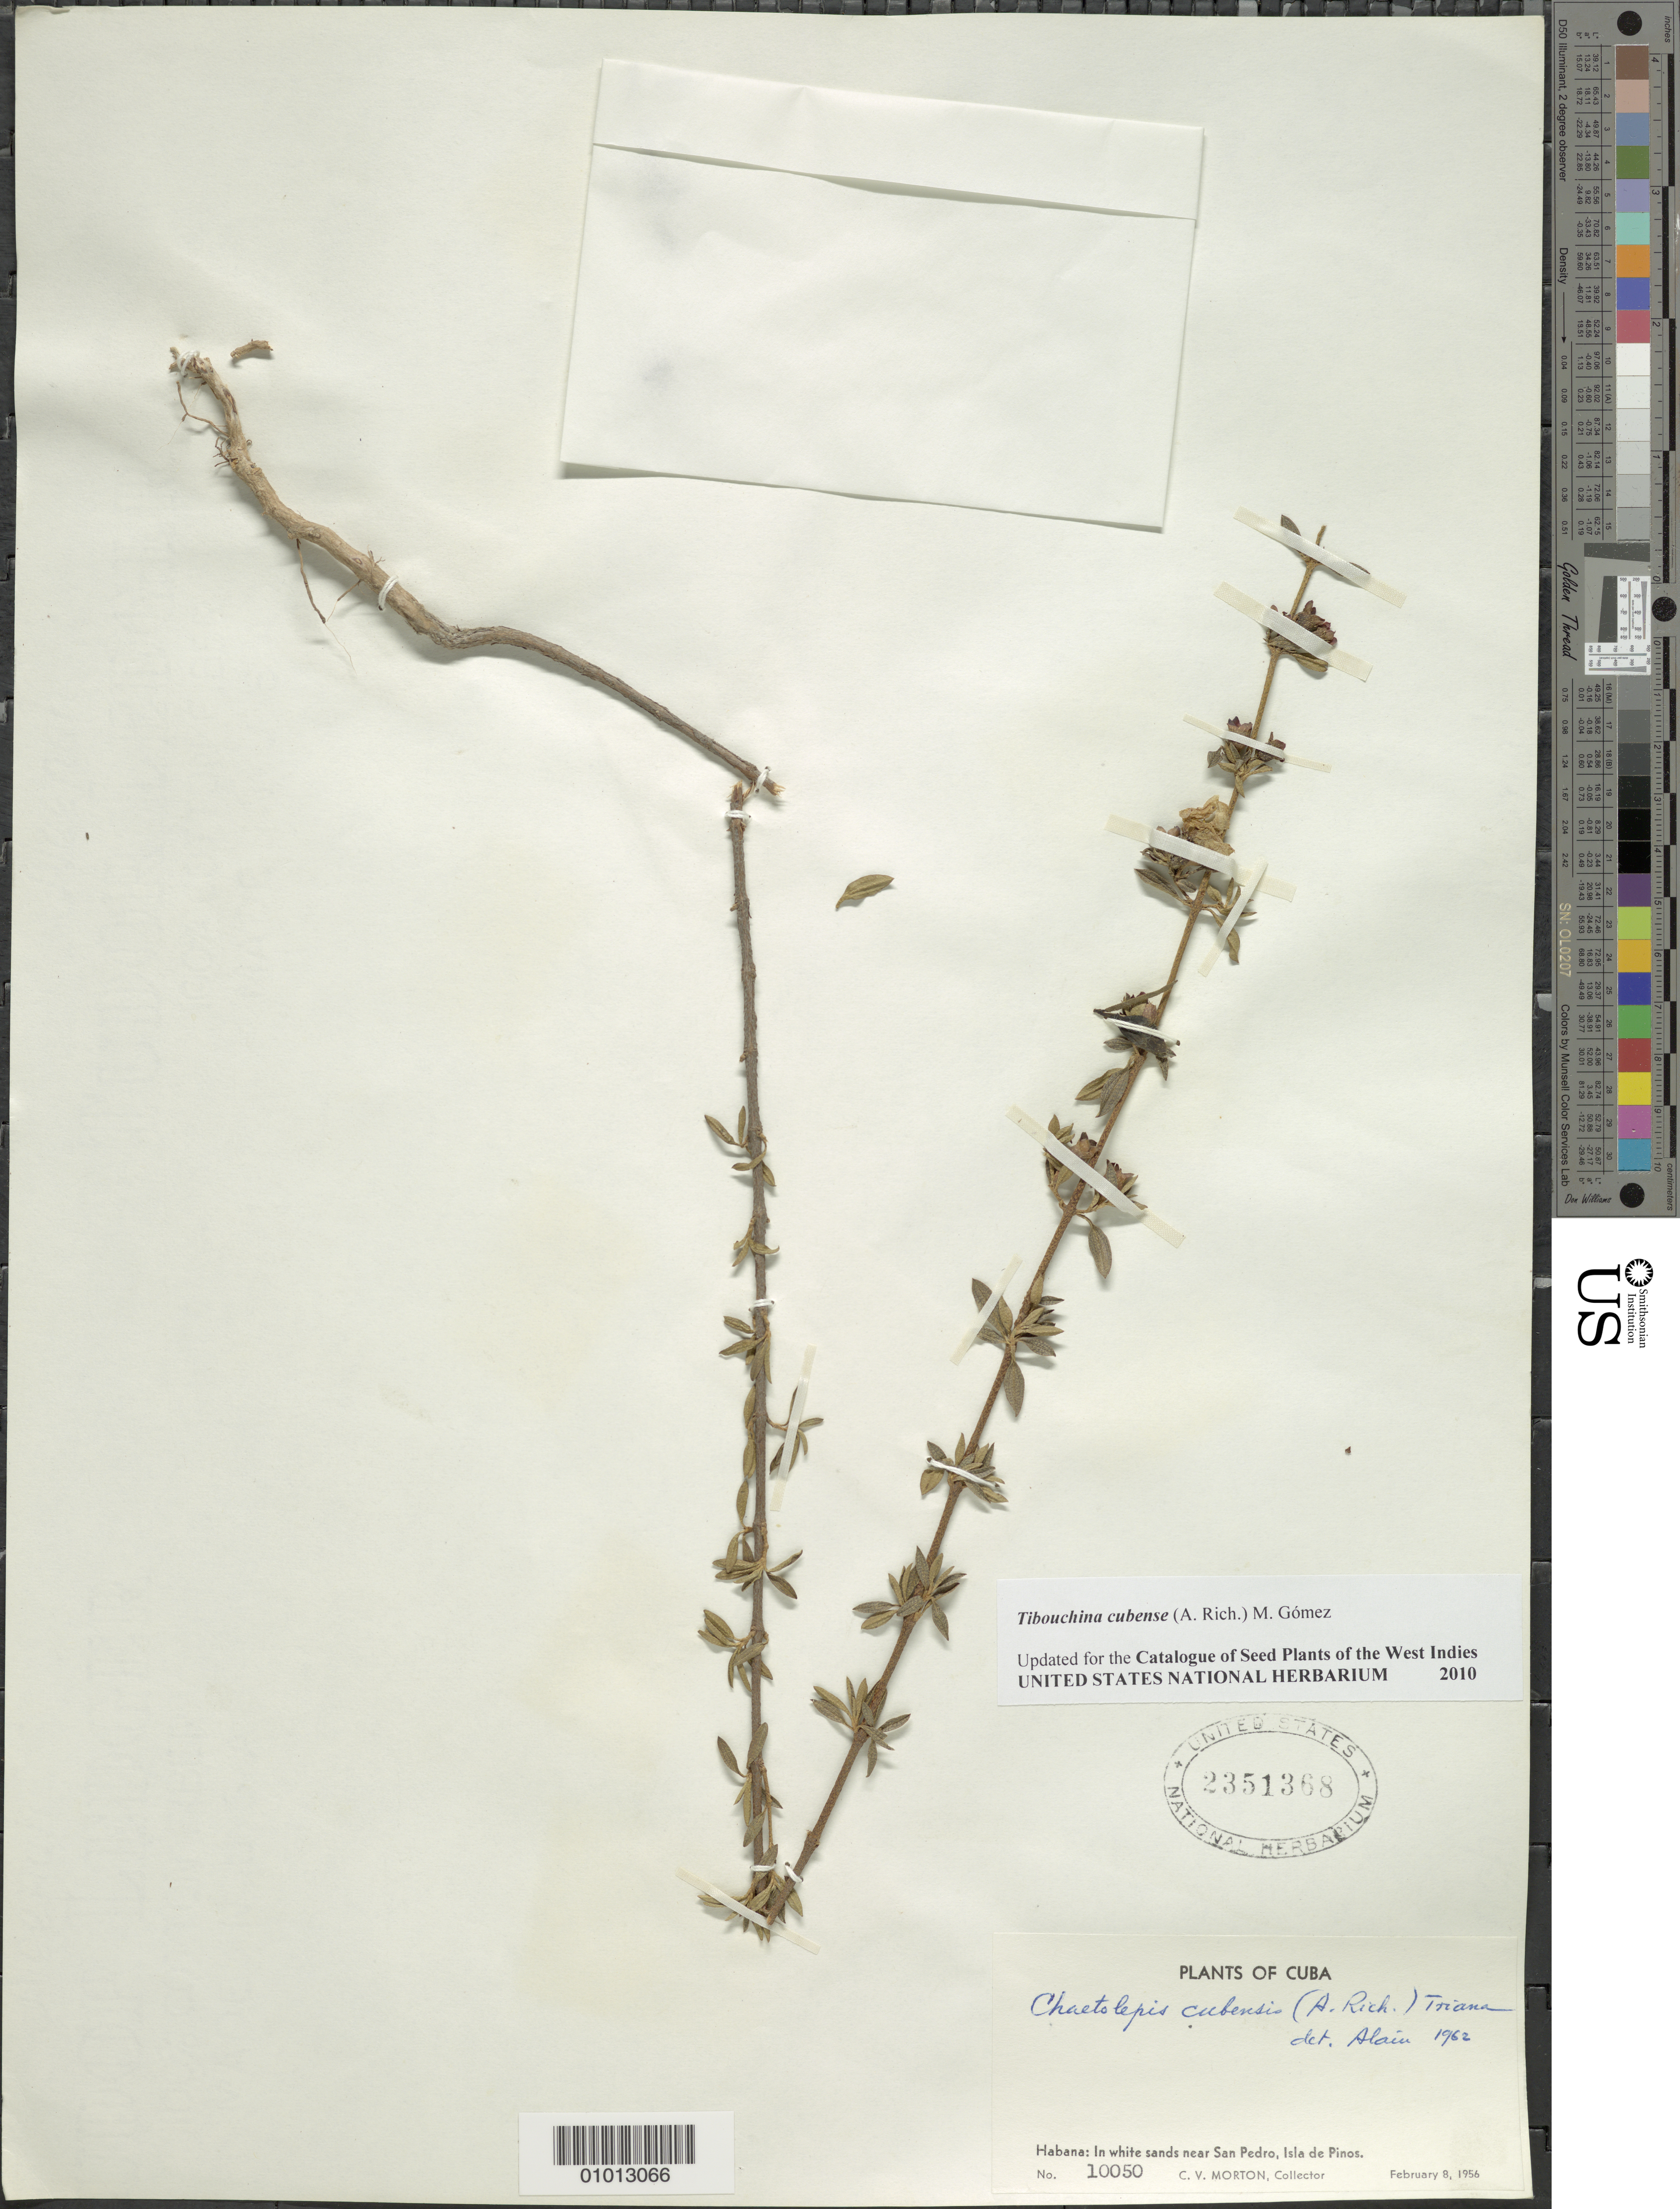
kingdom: Plantae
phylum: Tracheophyta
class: Magnoliopsida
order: Myrtales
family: Melastomataceae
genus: Arthrostemma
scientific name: Arthrostemma cubense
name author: A. Rich.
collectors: C. V. Morton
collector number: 10050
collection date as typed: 08 Feb 1956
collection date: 1956-02-08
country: Cuba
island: Isla de la Juventud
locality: Isle of Pines, Near San Pedro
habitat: In white sand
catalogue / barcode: US 2351368